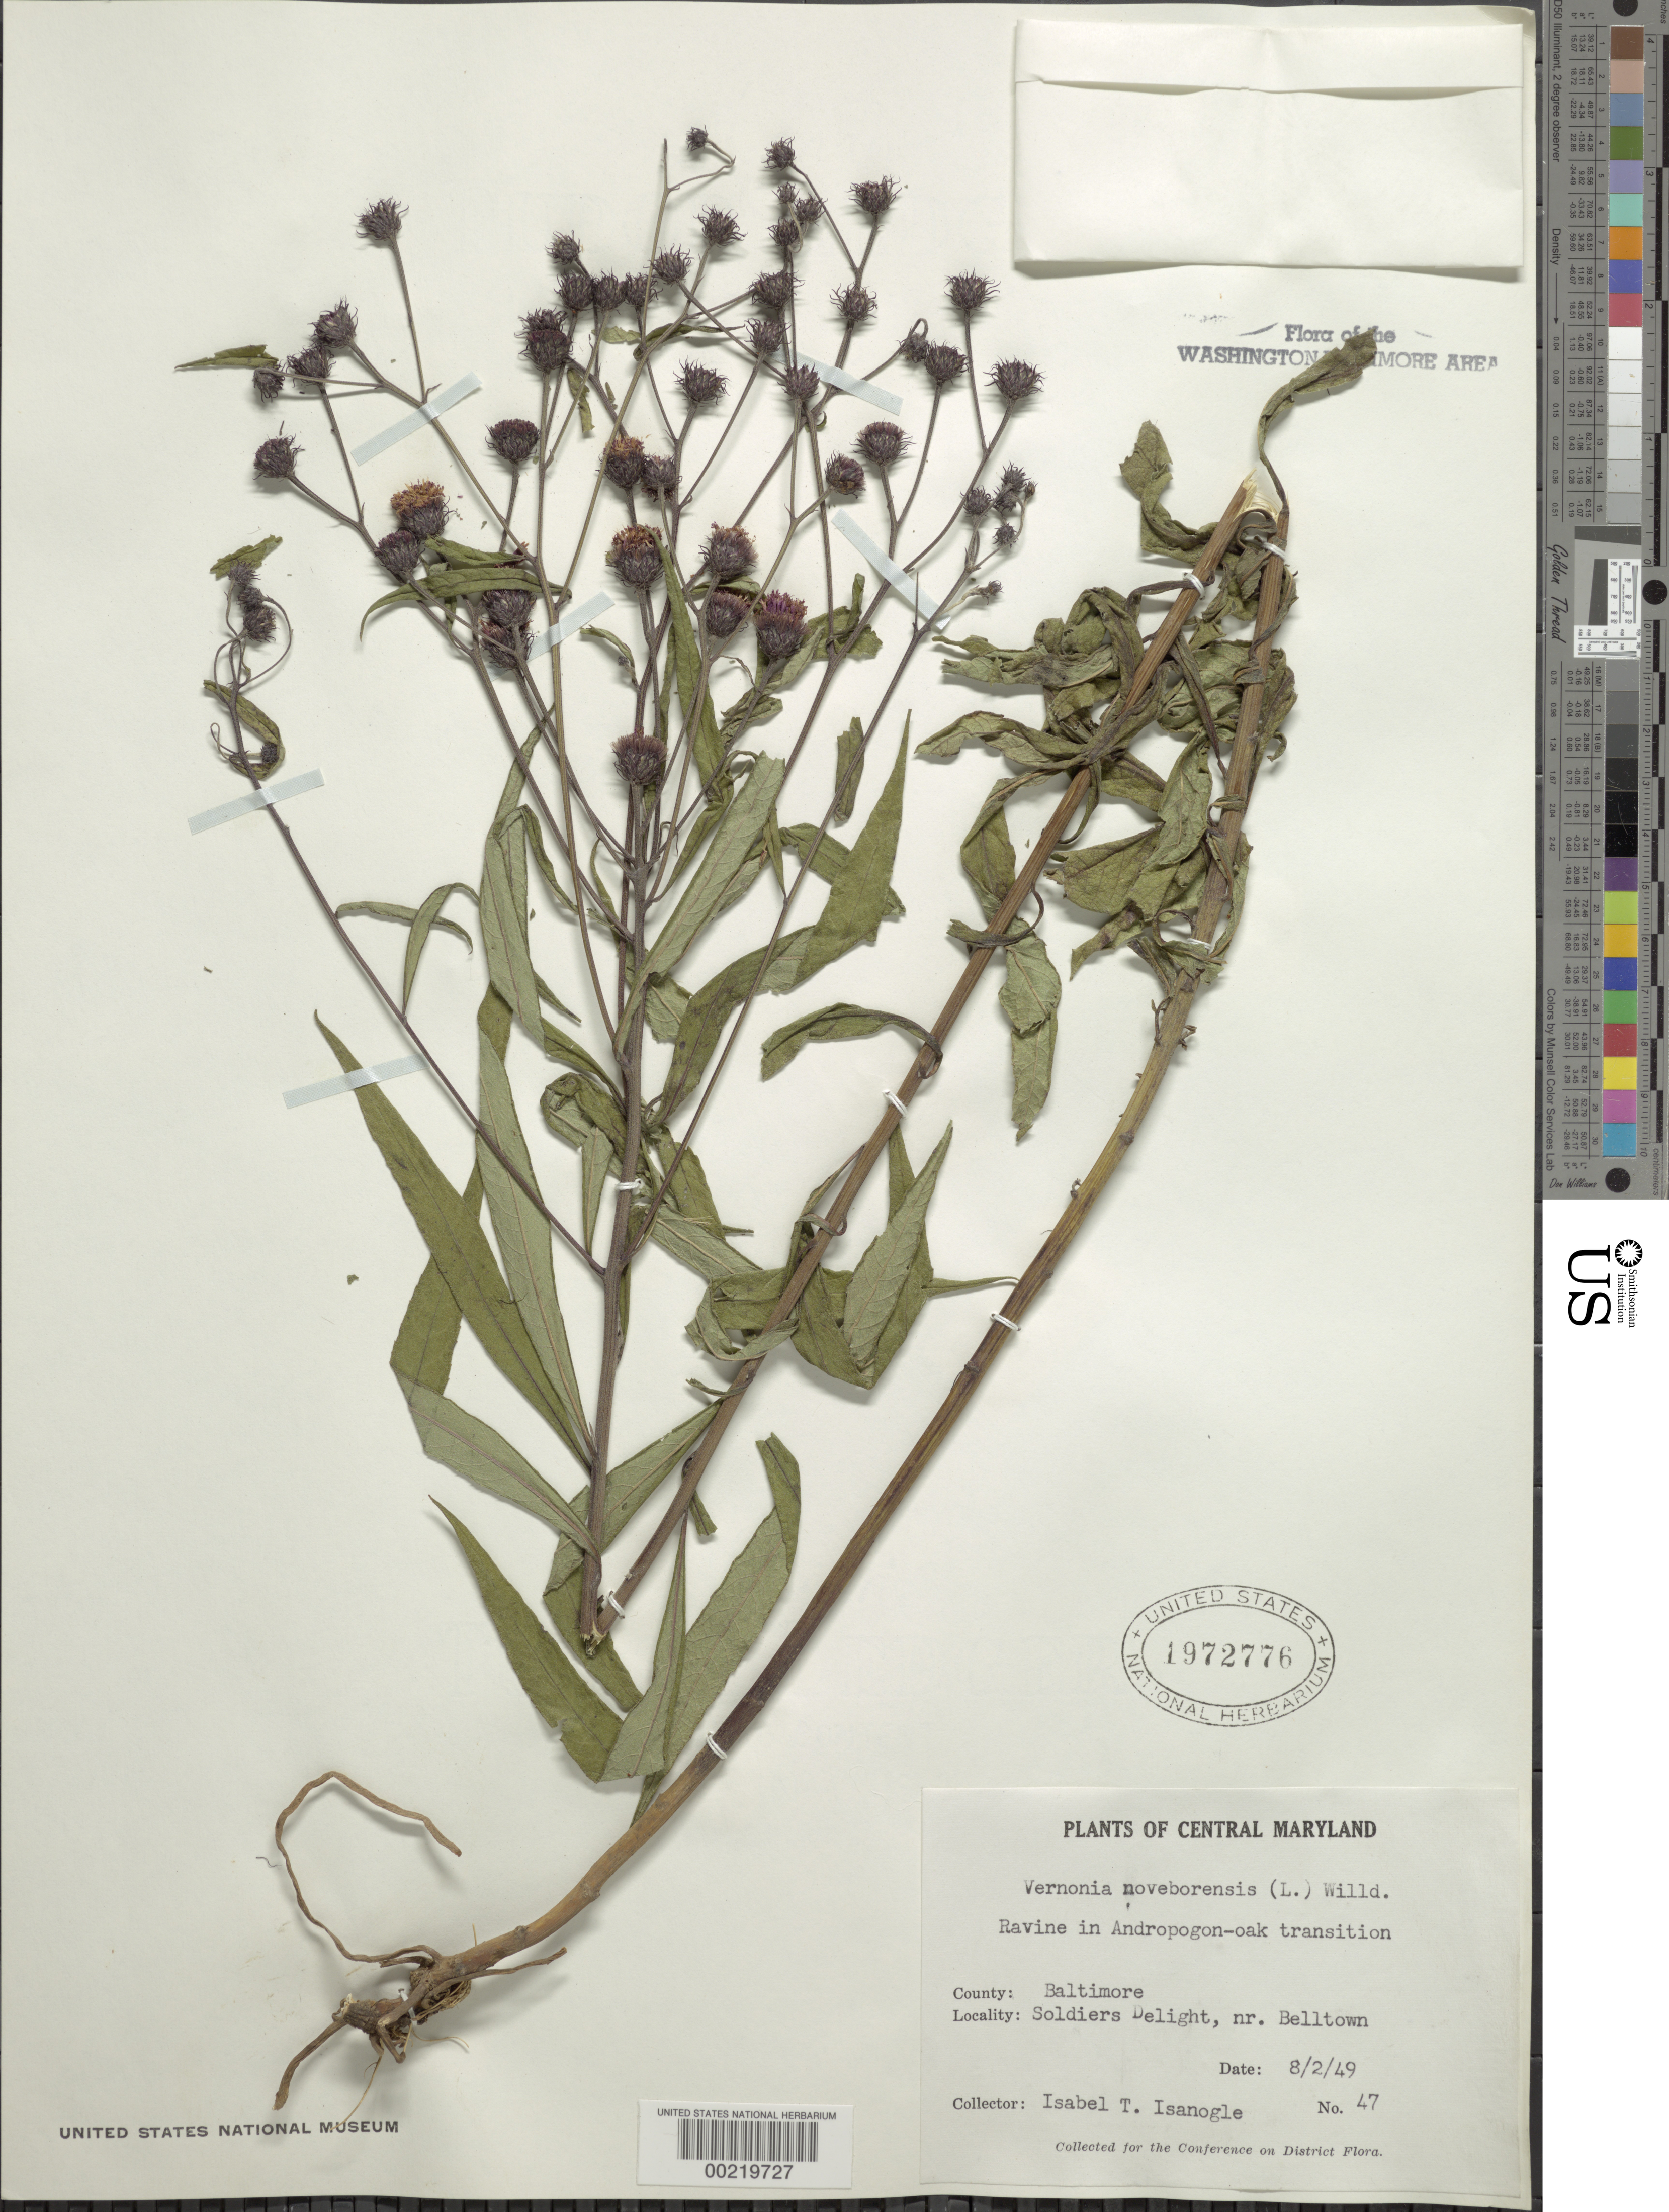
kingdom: Plantae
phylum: Tracheophyta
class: Magnoliopsida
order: Asterales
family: Asteraceae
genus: Vernonia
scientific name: Vernonia noveboracensis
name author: (L.) Michx.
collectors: I. Isanogle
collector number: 4754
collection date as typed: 02 Aug 1949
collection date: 1949-08-02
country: United States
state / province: Maryland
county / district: Baltimore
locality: Soldiers Delight, near Belltown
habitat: Ravine in andropogon-oak transition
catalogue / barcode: US 1972776